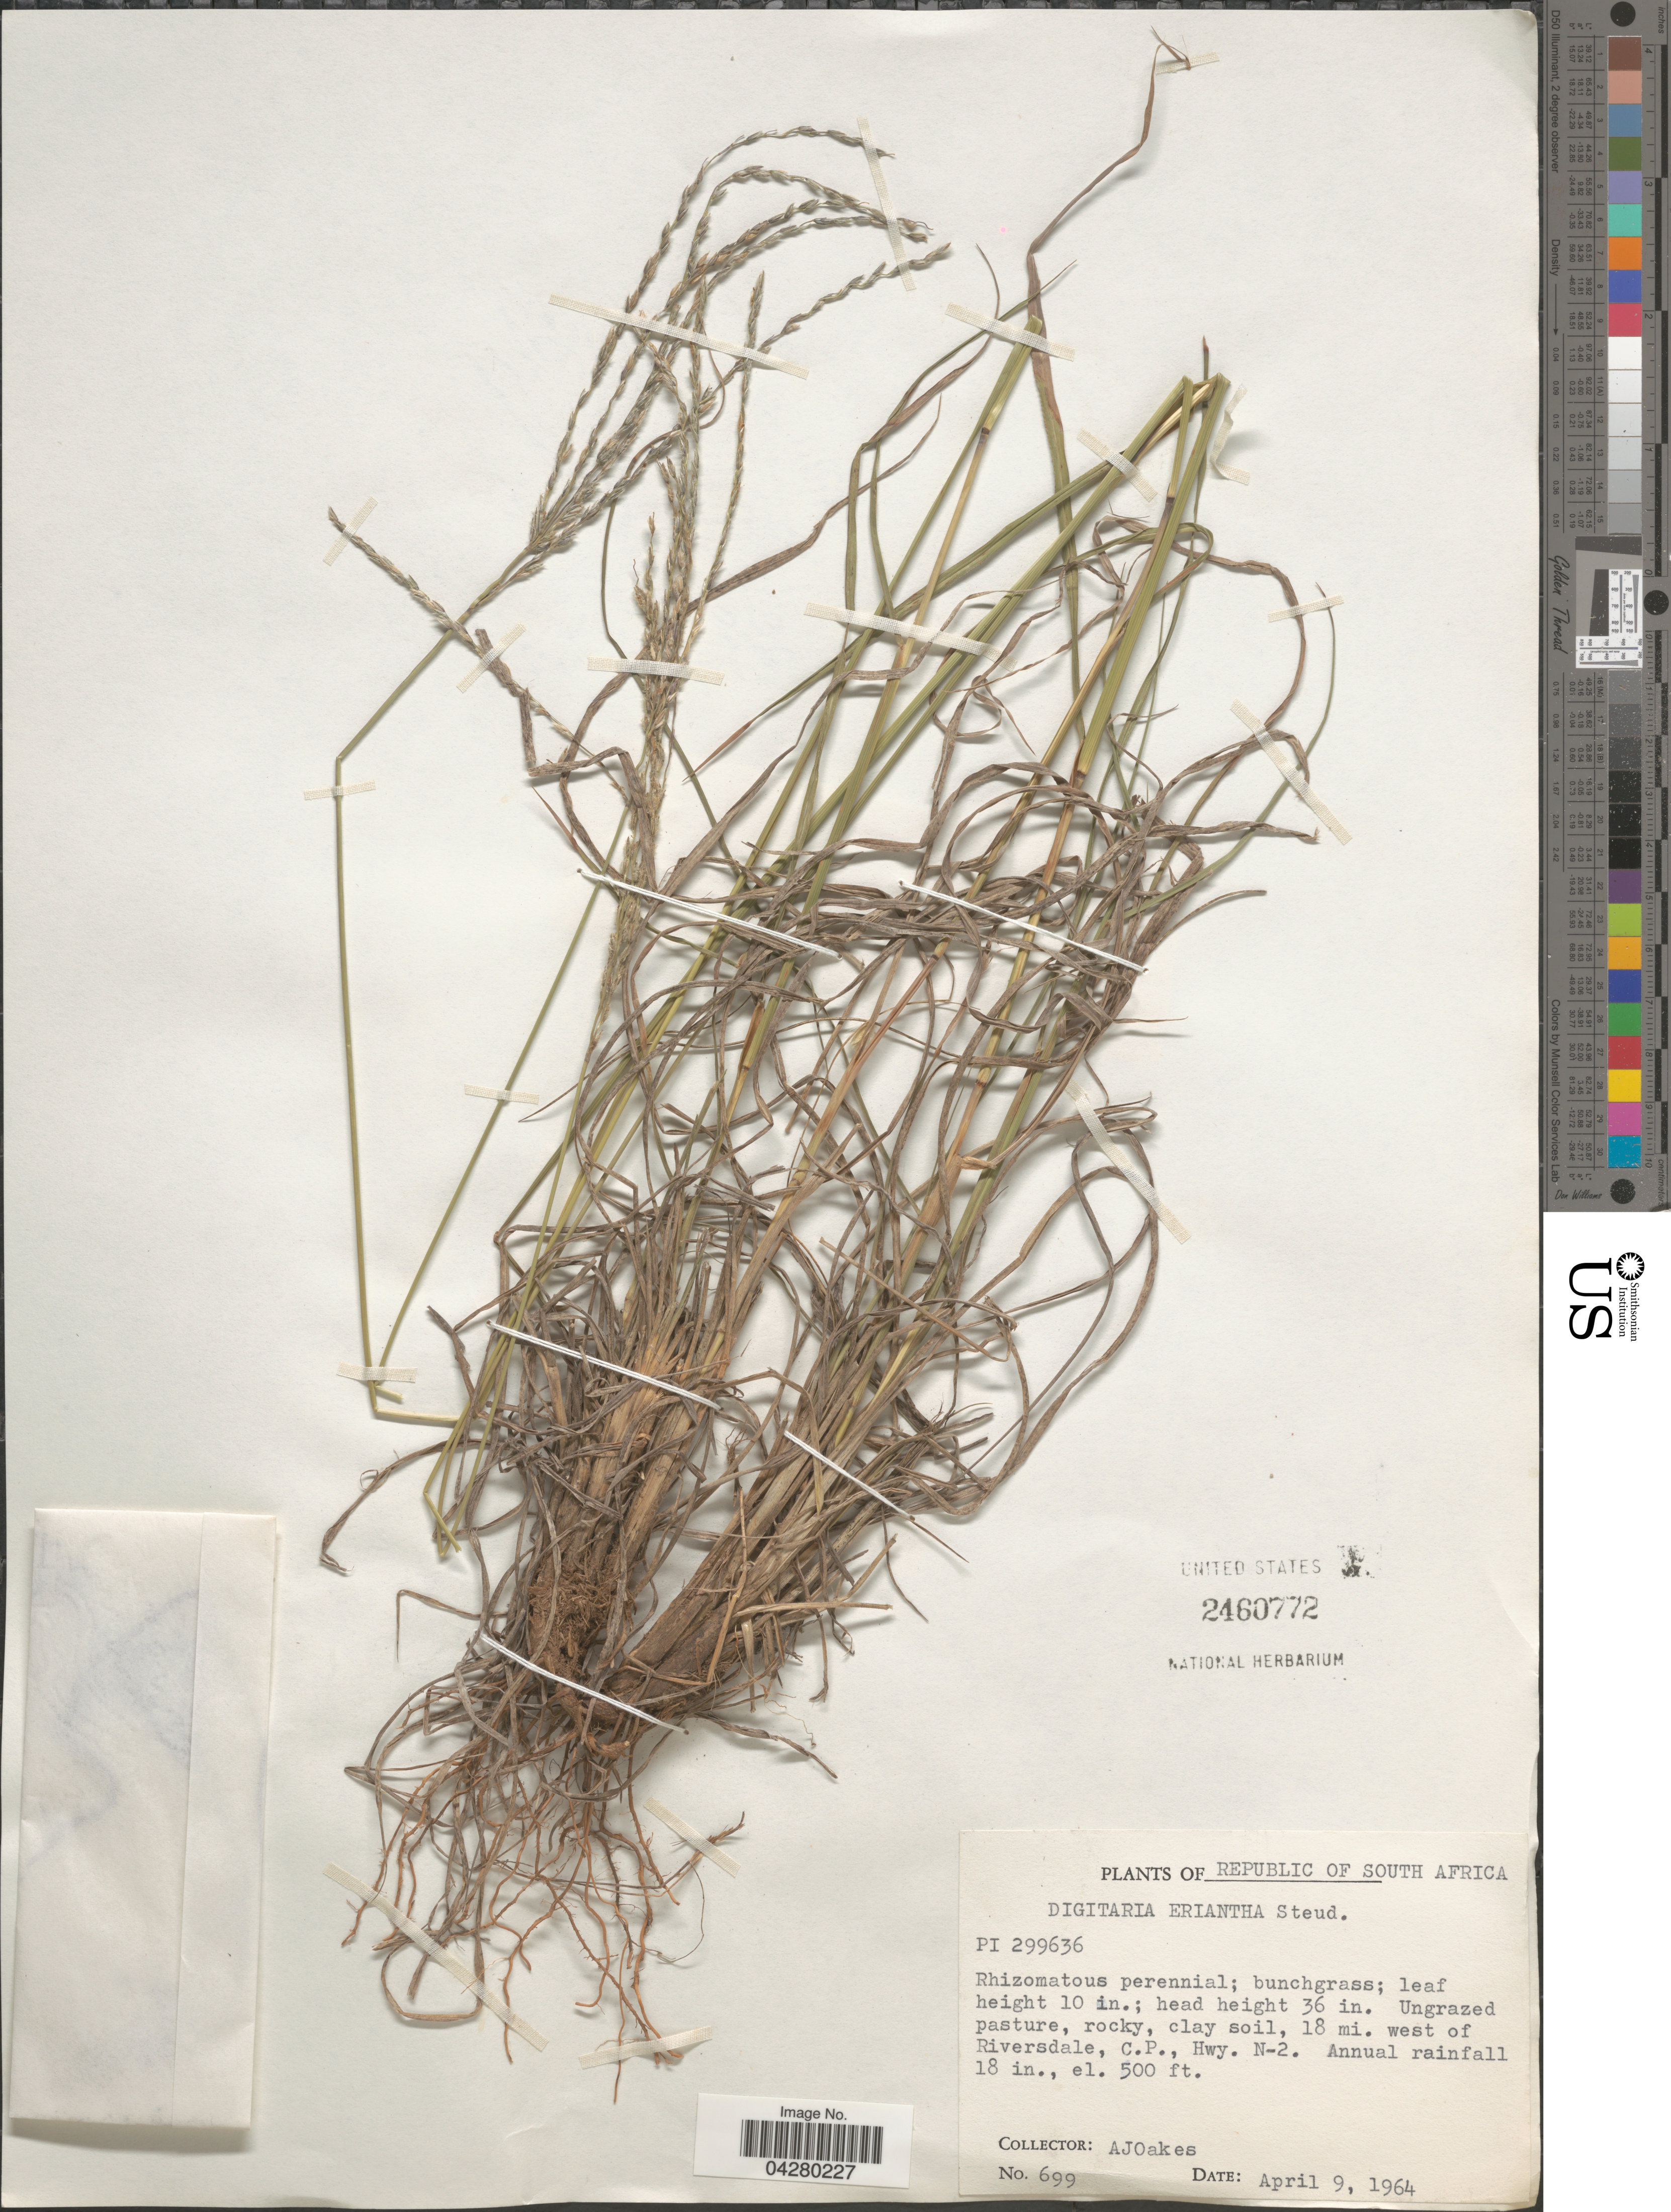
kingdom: Plantae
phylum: Tracheophyta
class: Liliopsida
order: Poales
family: Poaceae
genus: Digitaria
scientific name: Digitaria eriantha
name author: Steud.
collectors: A. Oakes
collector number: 699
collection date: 1964-04-09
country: South Africa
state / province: Western Cape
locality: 18 mi. west of Riversdale, Hwy. N-2.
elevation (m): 152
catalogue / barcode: US 2460772